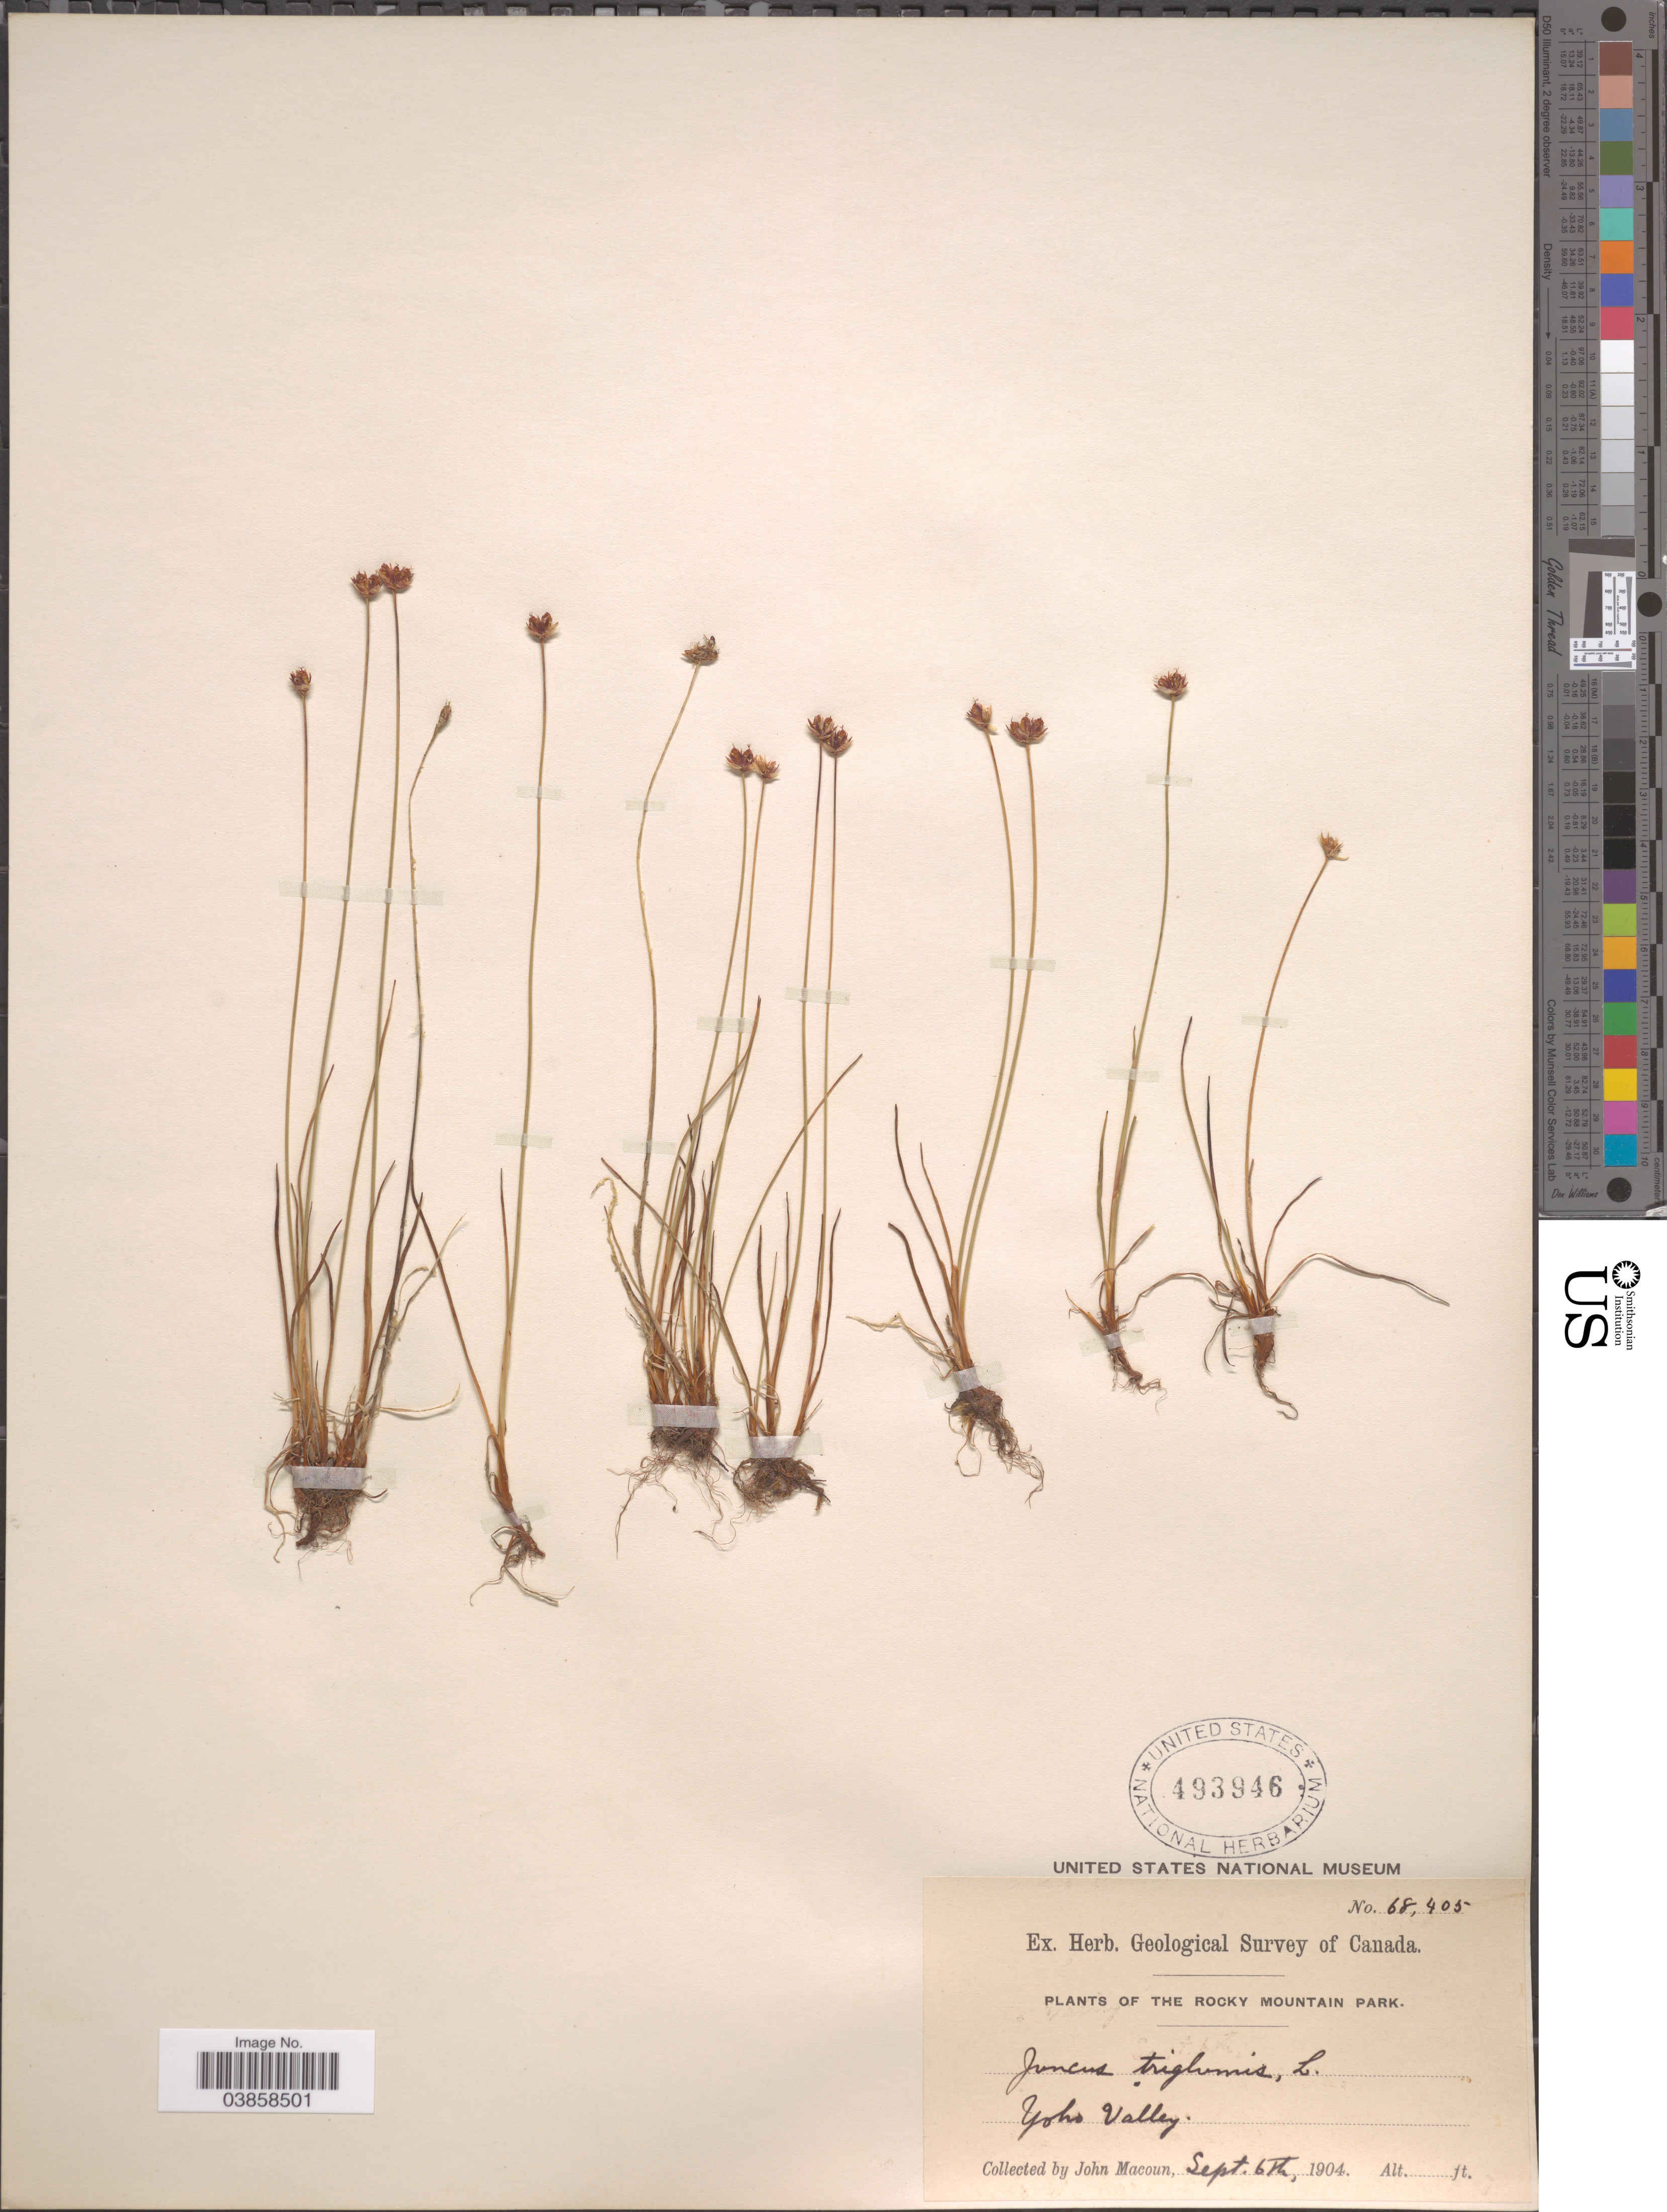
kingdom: Plantae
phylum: Tracheophyta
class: Liliopsida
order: Poales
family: Juncaceae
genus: Juncus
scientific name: Juncus triglumis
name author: L.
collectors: J. Macoun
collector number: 68405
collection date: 1904-09-06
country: Canada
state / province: British Columbia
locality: The Rocky Mountain Park. Yoho Valley.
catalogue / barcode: US 493946